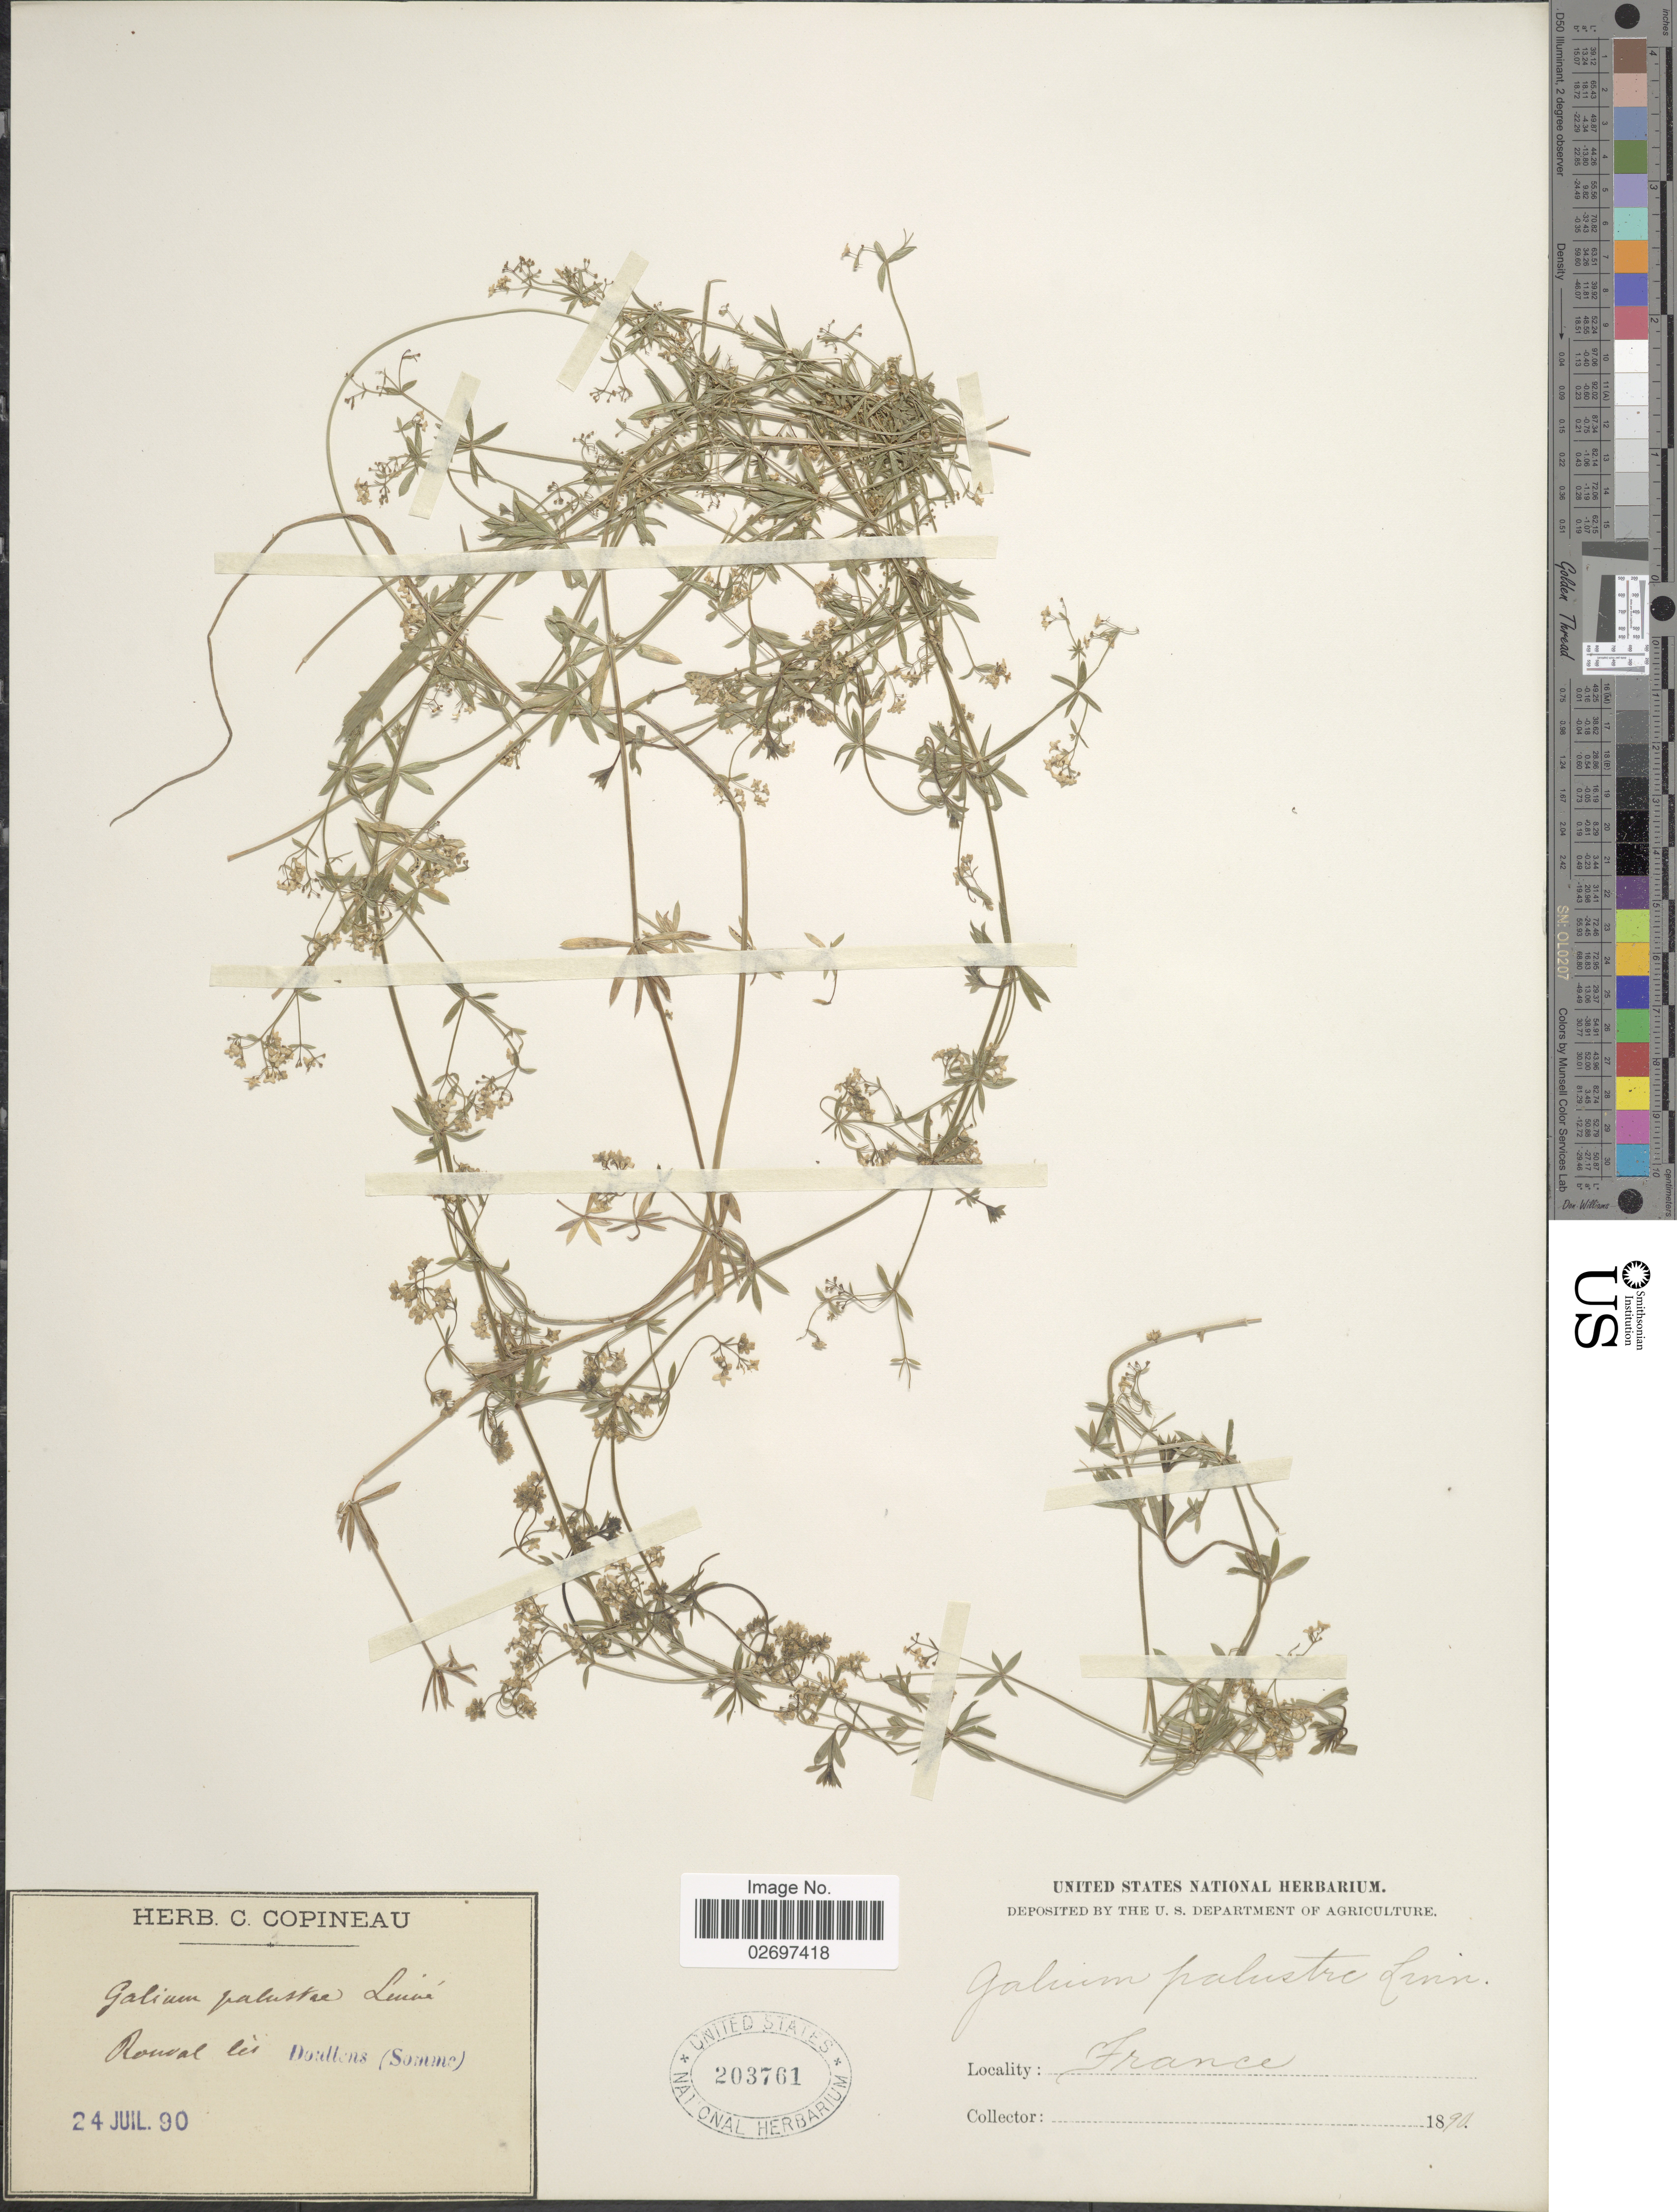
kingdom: Plantae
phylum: Tracheophyta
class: Magnoliopsida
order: Gentianales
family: Rubiaceae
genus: Galium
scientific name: Galium palustre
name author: L.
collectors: ex herb. C. Copineau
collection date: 1890-07-24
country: France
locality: Roudal les Doullens (Somme)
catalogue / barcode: US 203761